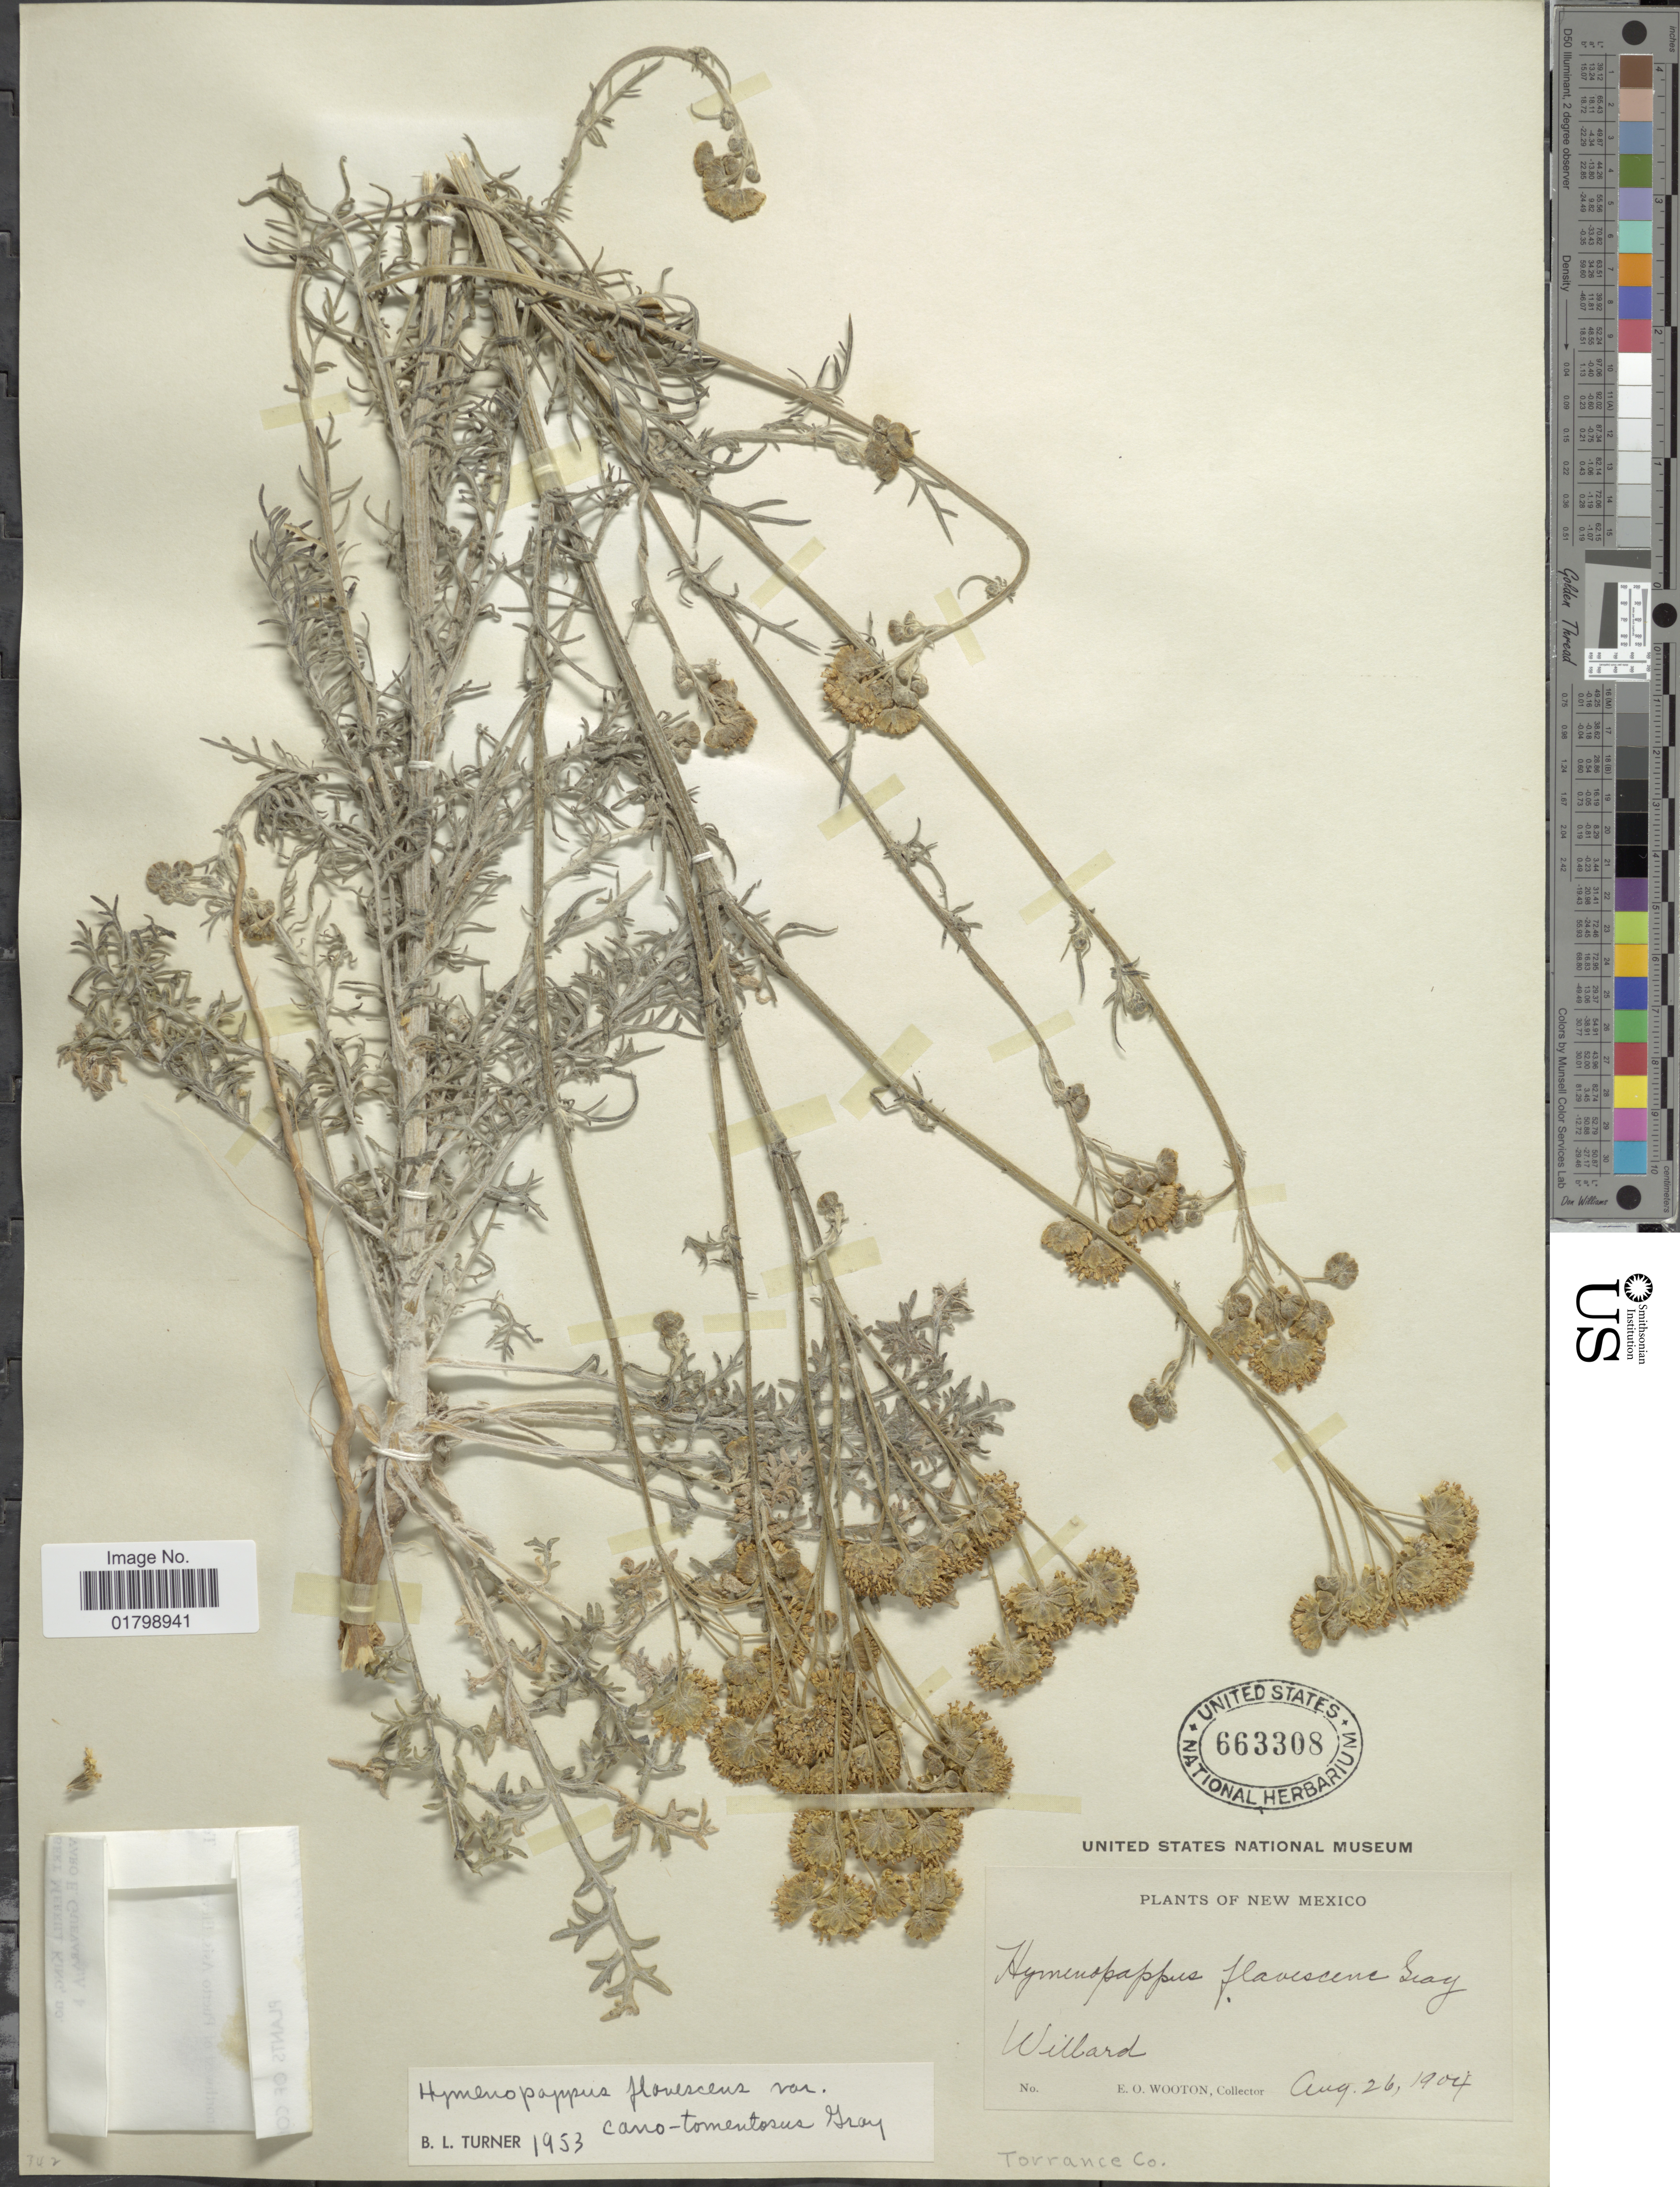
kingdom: Plantae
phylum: Tracheophyta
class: Magnoliopsida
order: Asterales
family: Asteraceae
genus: Hymenopappus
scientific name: Hymenopappus flavescens var. canotomentosus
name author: A. Gray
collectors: E. O. Wooton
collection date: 1904-08-26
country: United States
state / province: New Mexico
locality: Willard, Torrance Co.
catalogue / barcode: US 663308